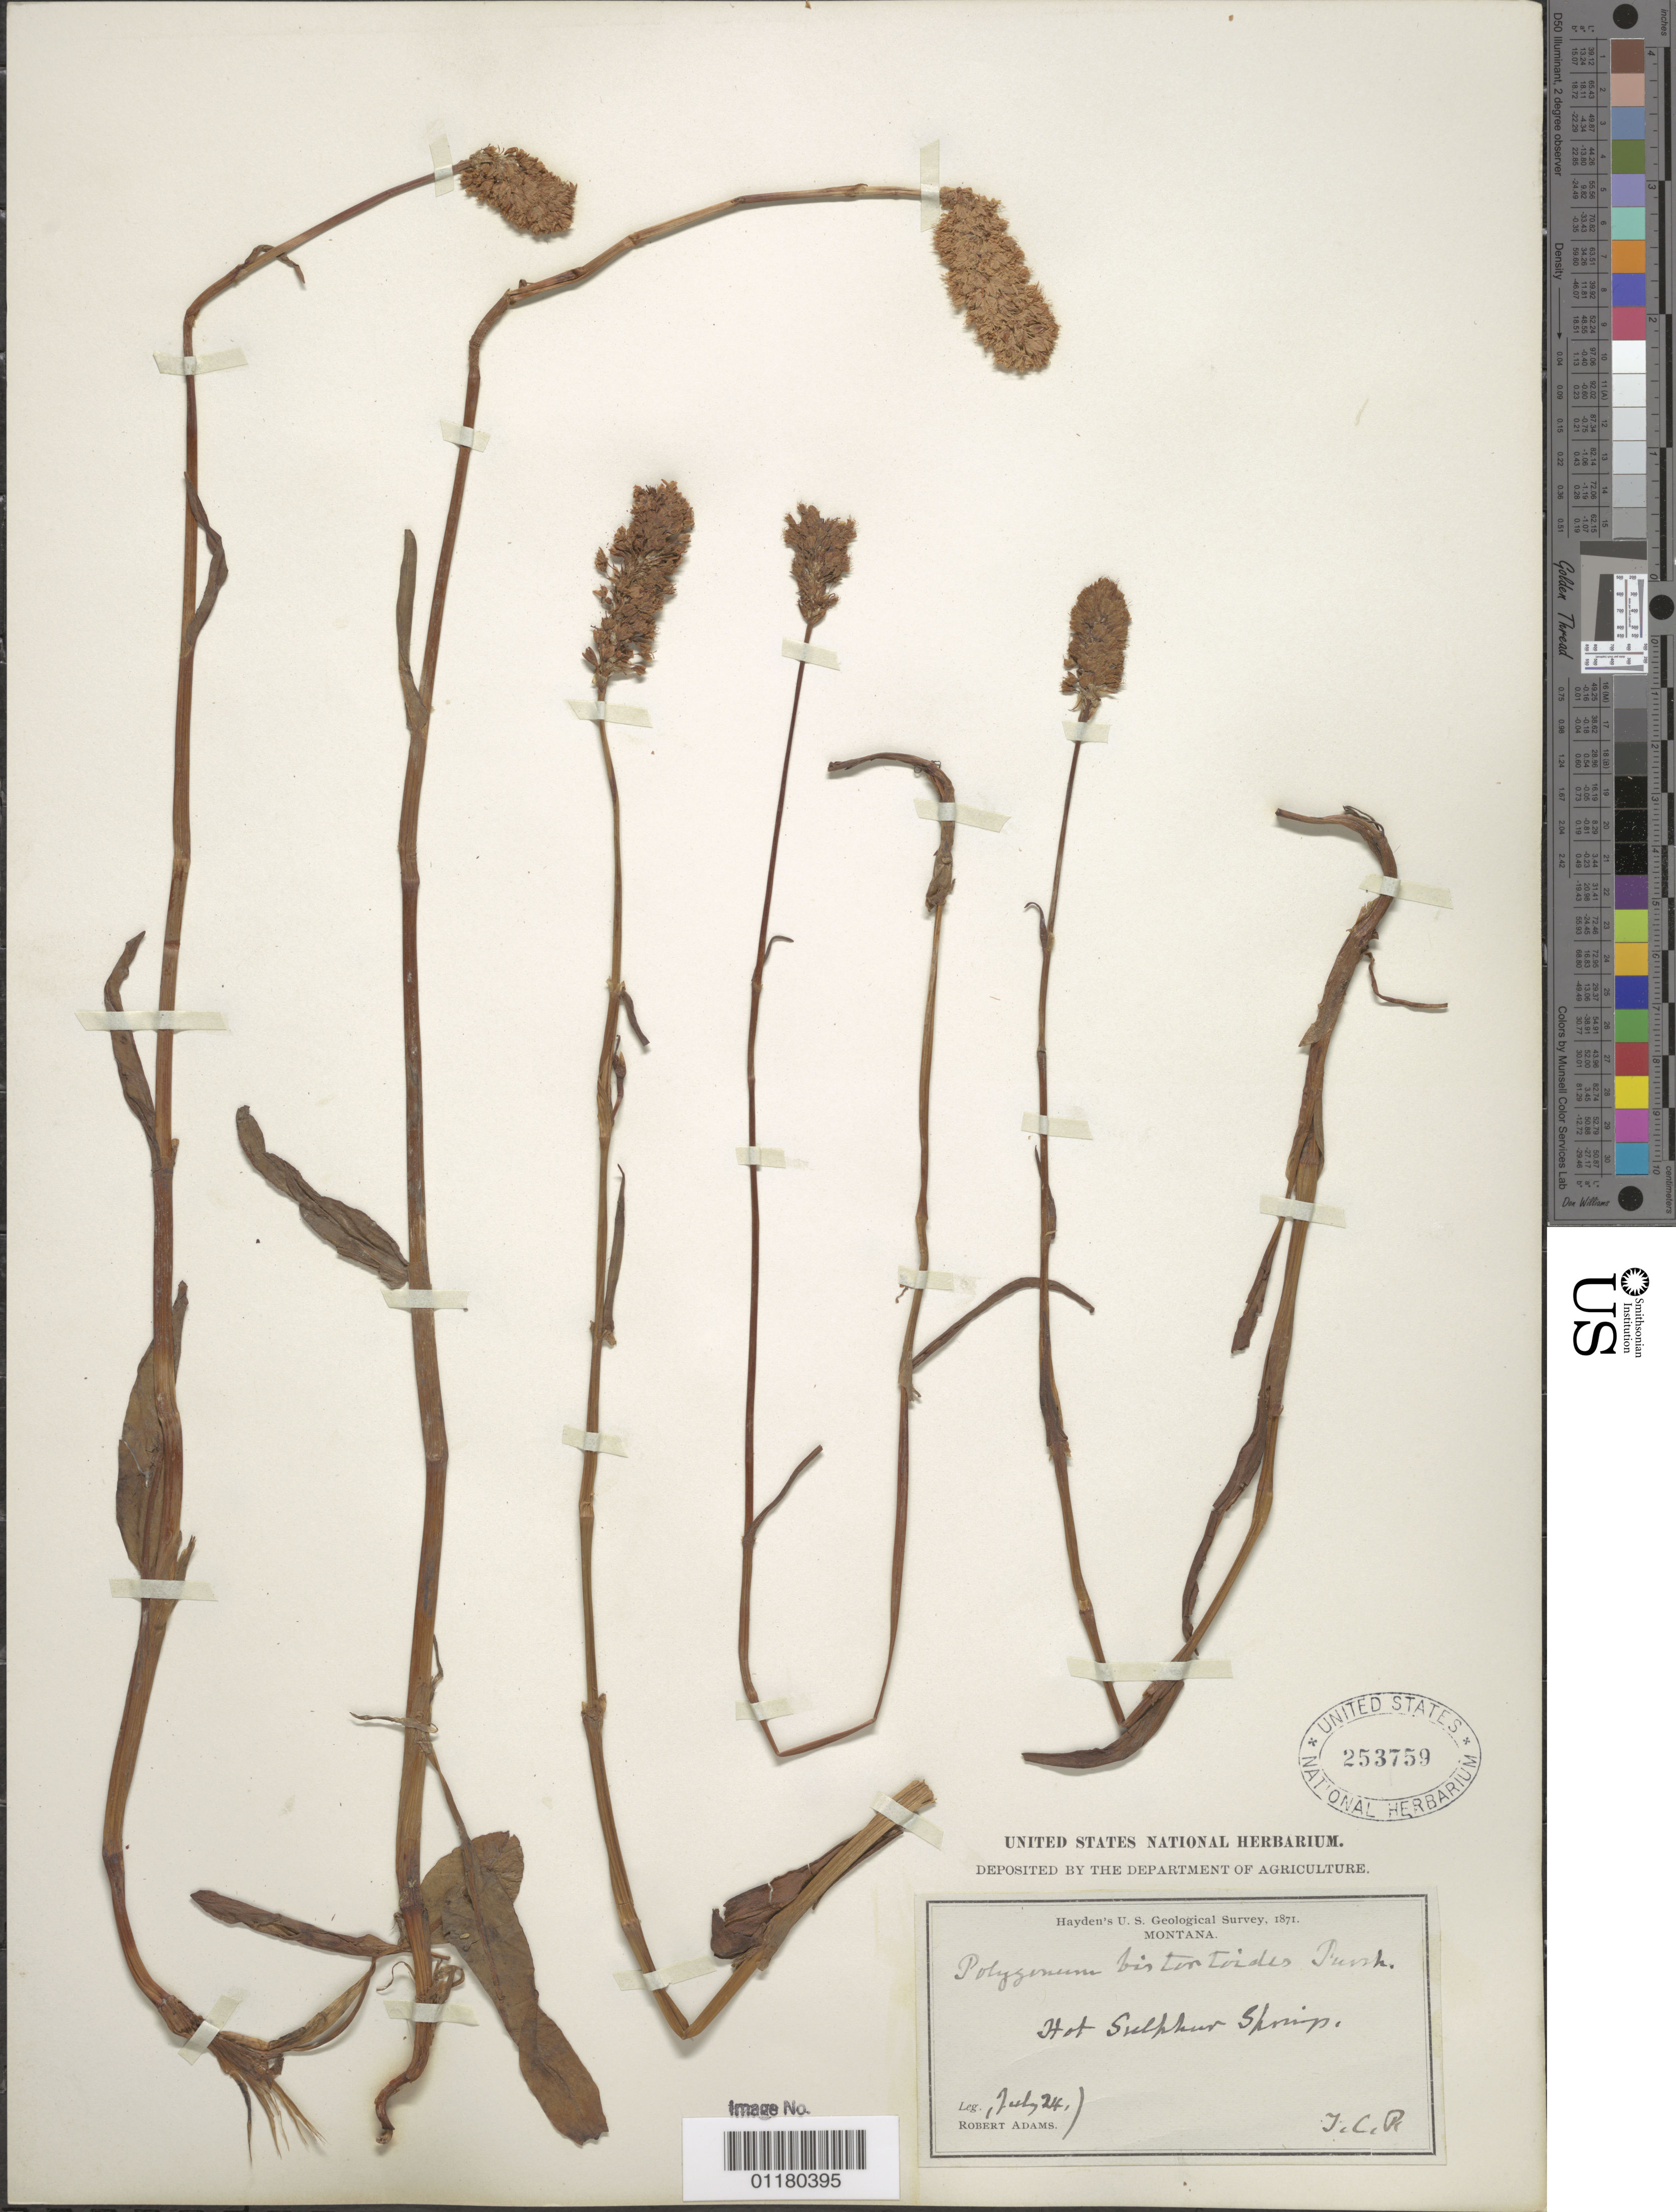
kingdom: Plantae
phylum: Tracheophyta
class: Magnoliopsida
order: Caryophyllales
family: Polygonaceae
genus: Bistorta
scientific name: Bistorta bistortoides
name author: (Pursh) Small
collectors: R. Adams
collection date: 1871-07-24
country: United States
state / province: Montana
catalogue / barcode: US 253759